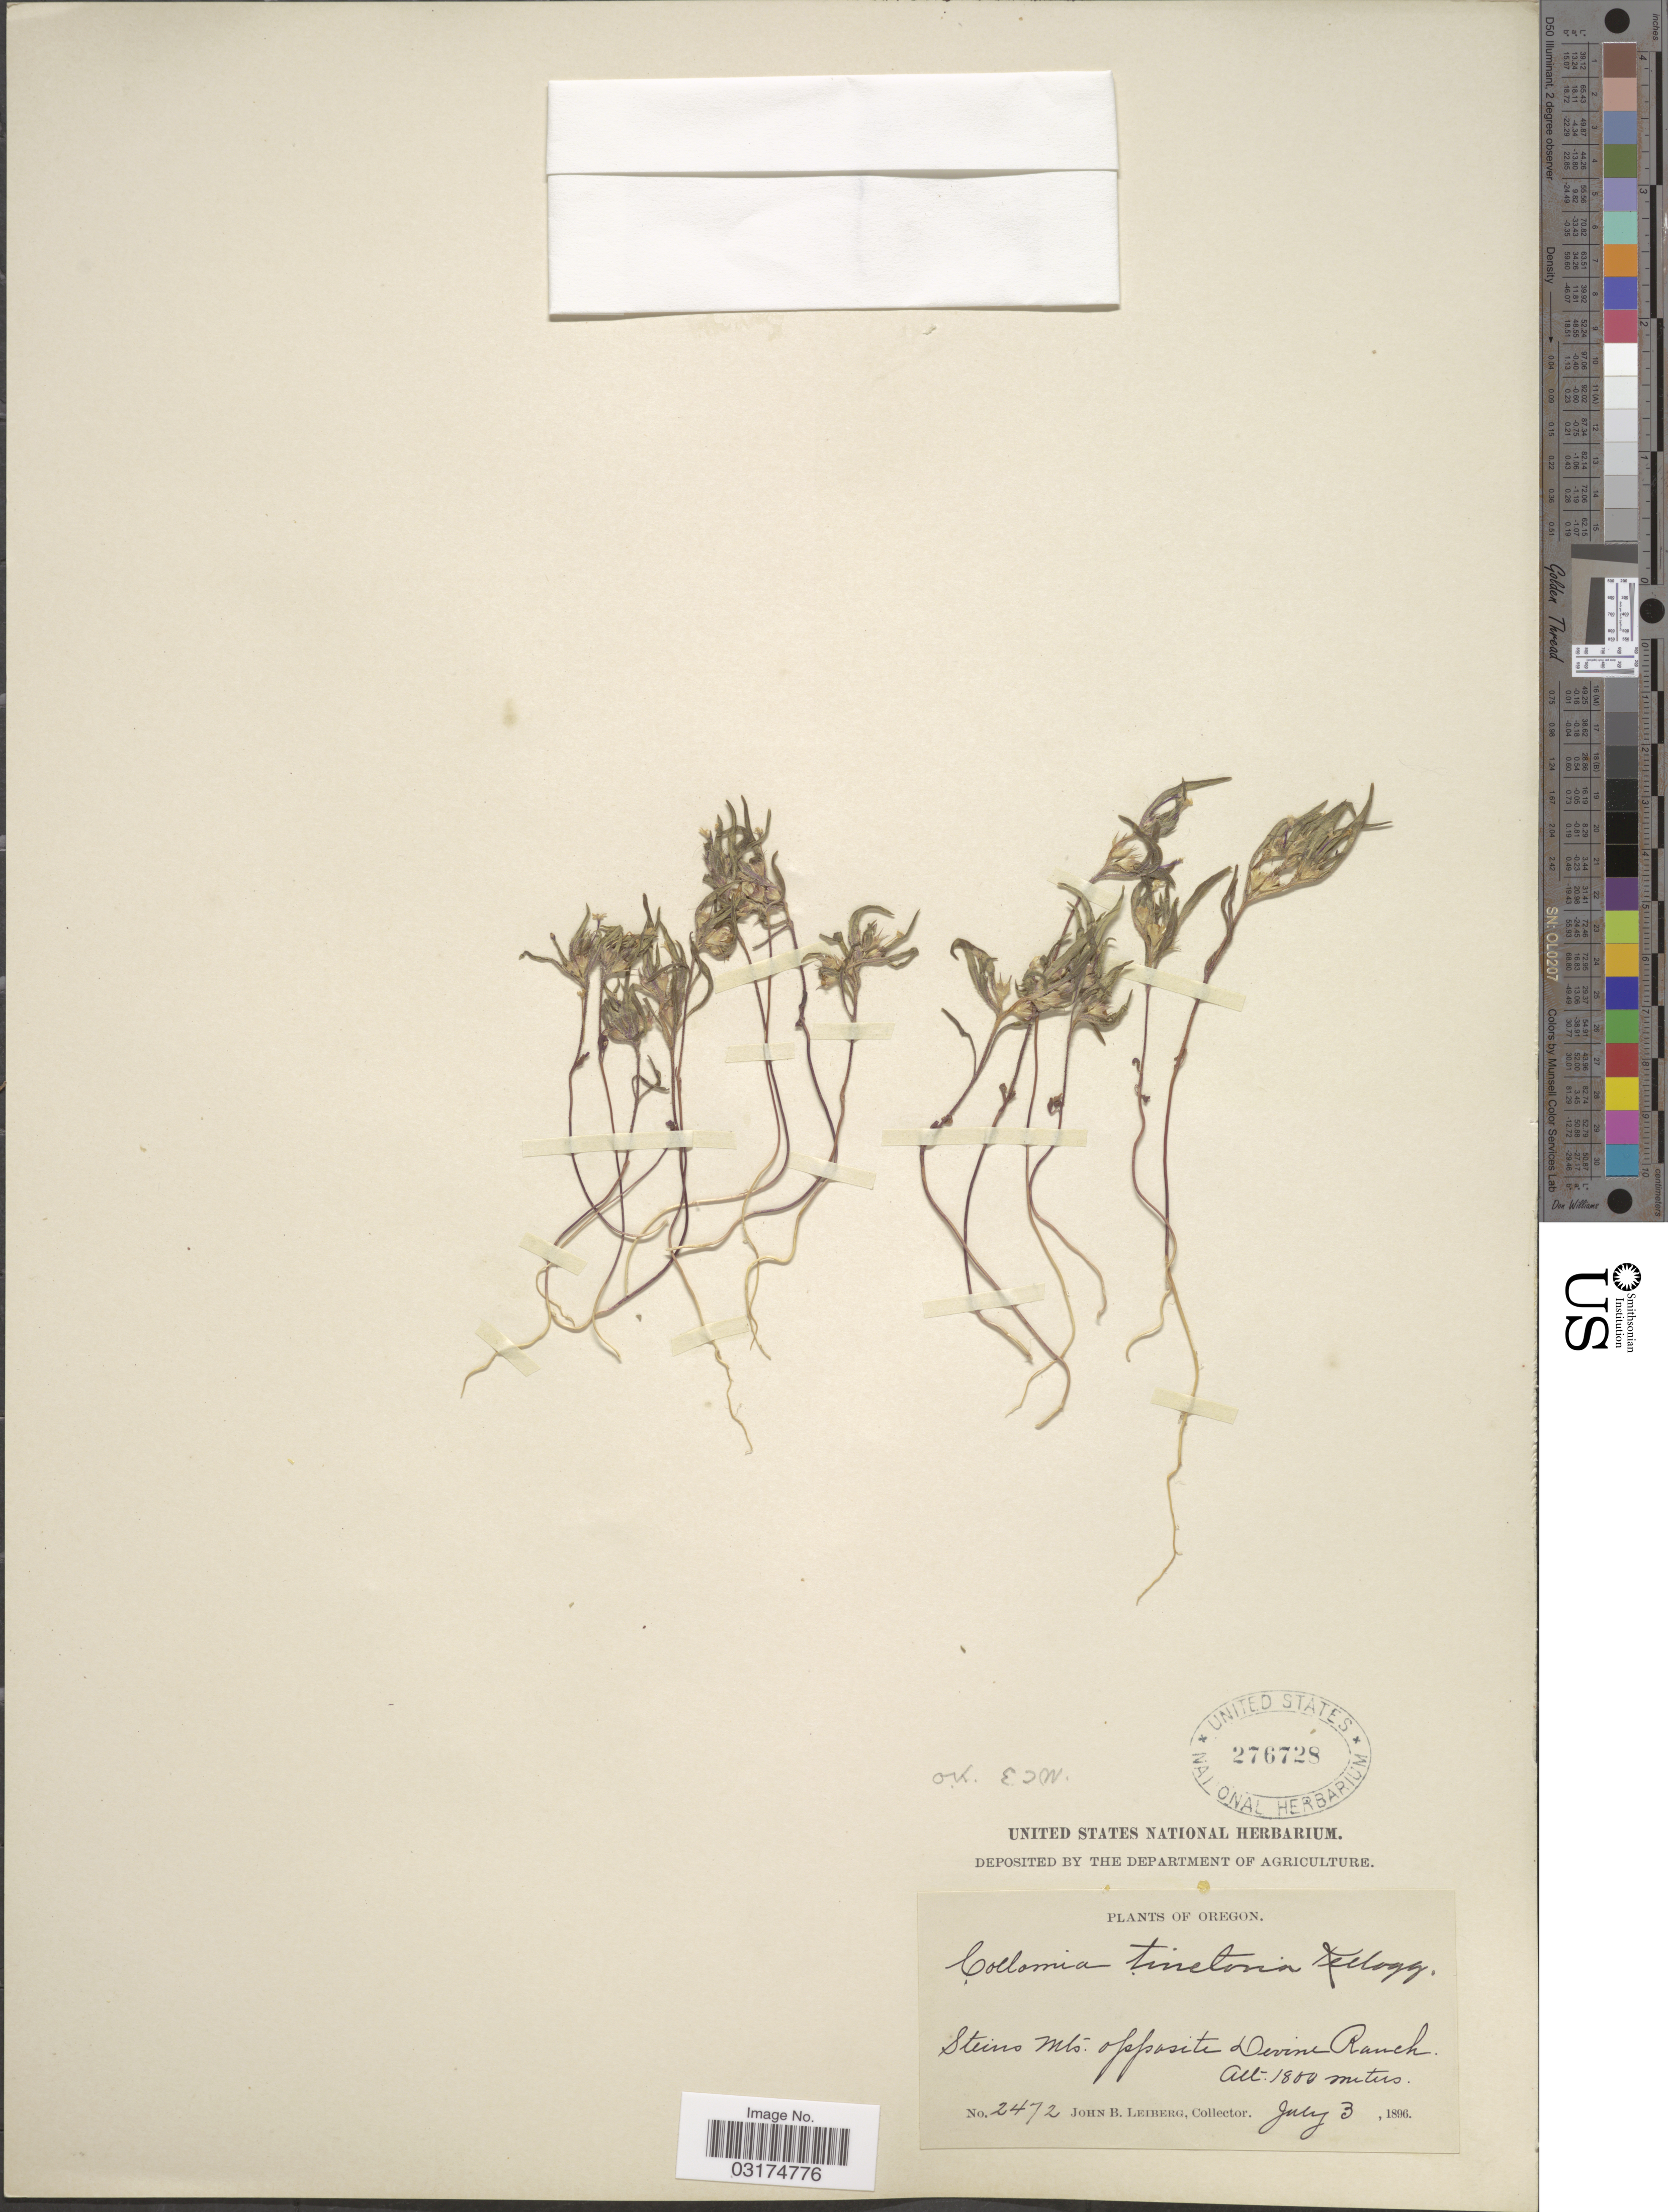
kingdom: Plantae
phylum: Tracheophyta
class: Magnoliopsida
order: Ericales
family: Polemoniaceae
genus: Collomia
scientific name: Collomia tinctoria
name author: Kellogg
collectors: J. B. Leiberg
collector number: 2472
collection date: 1896-07-03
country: United States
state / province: Oregon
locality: Steins Mts. opposite Devine Ranch.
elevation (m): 1800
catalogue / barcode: US 276728